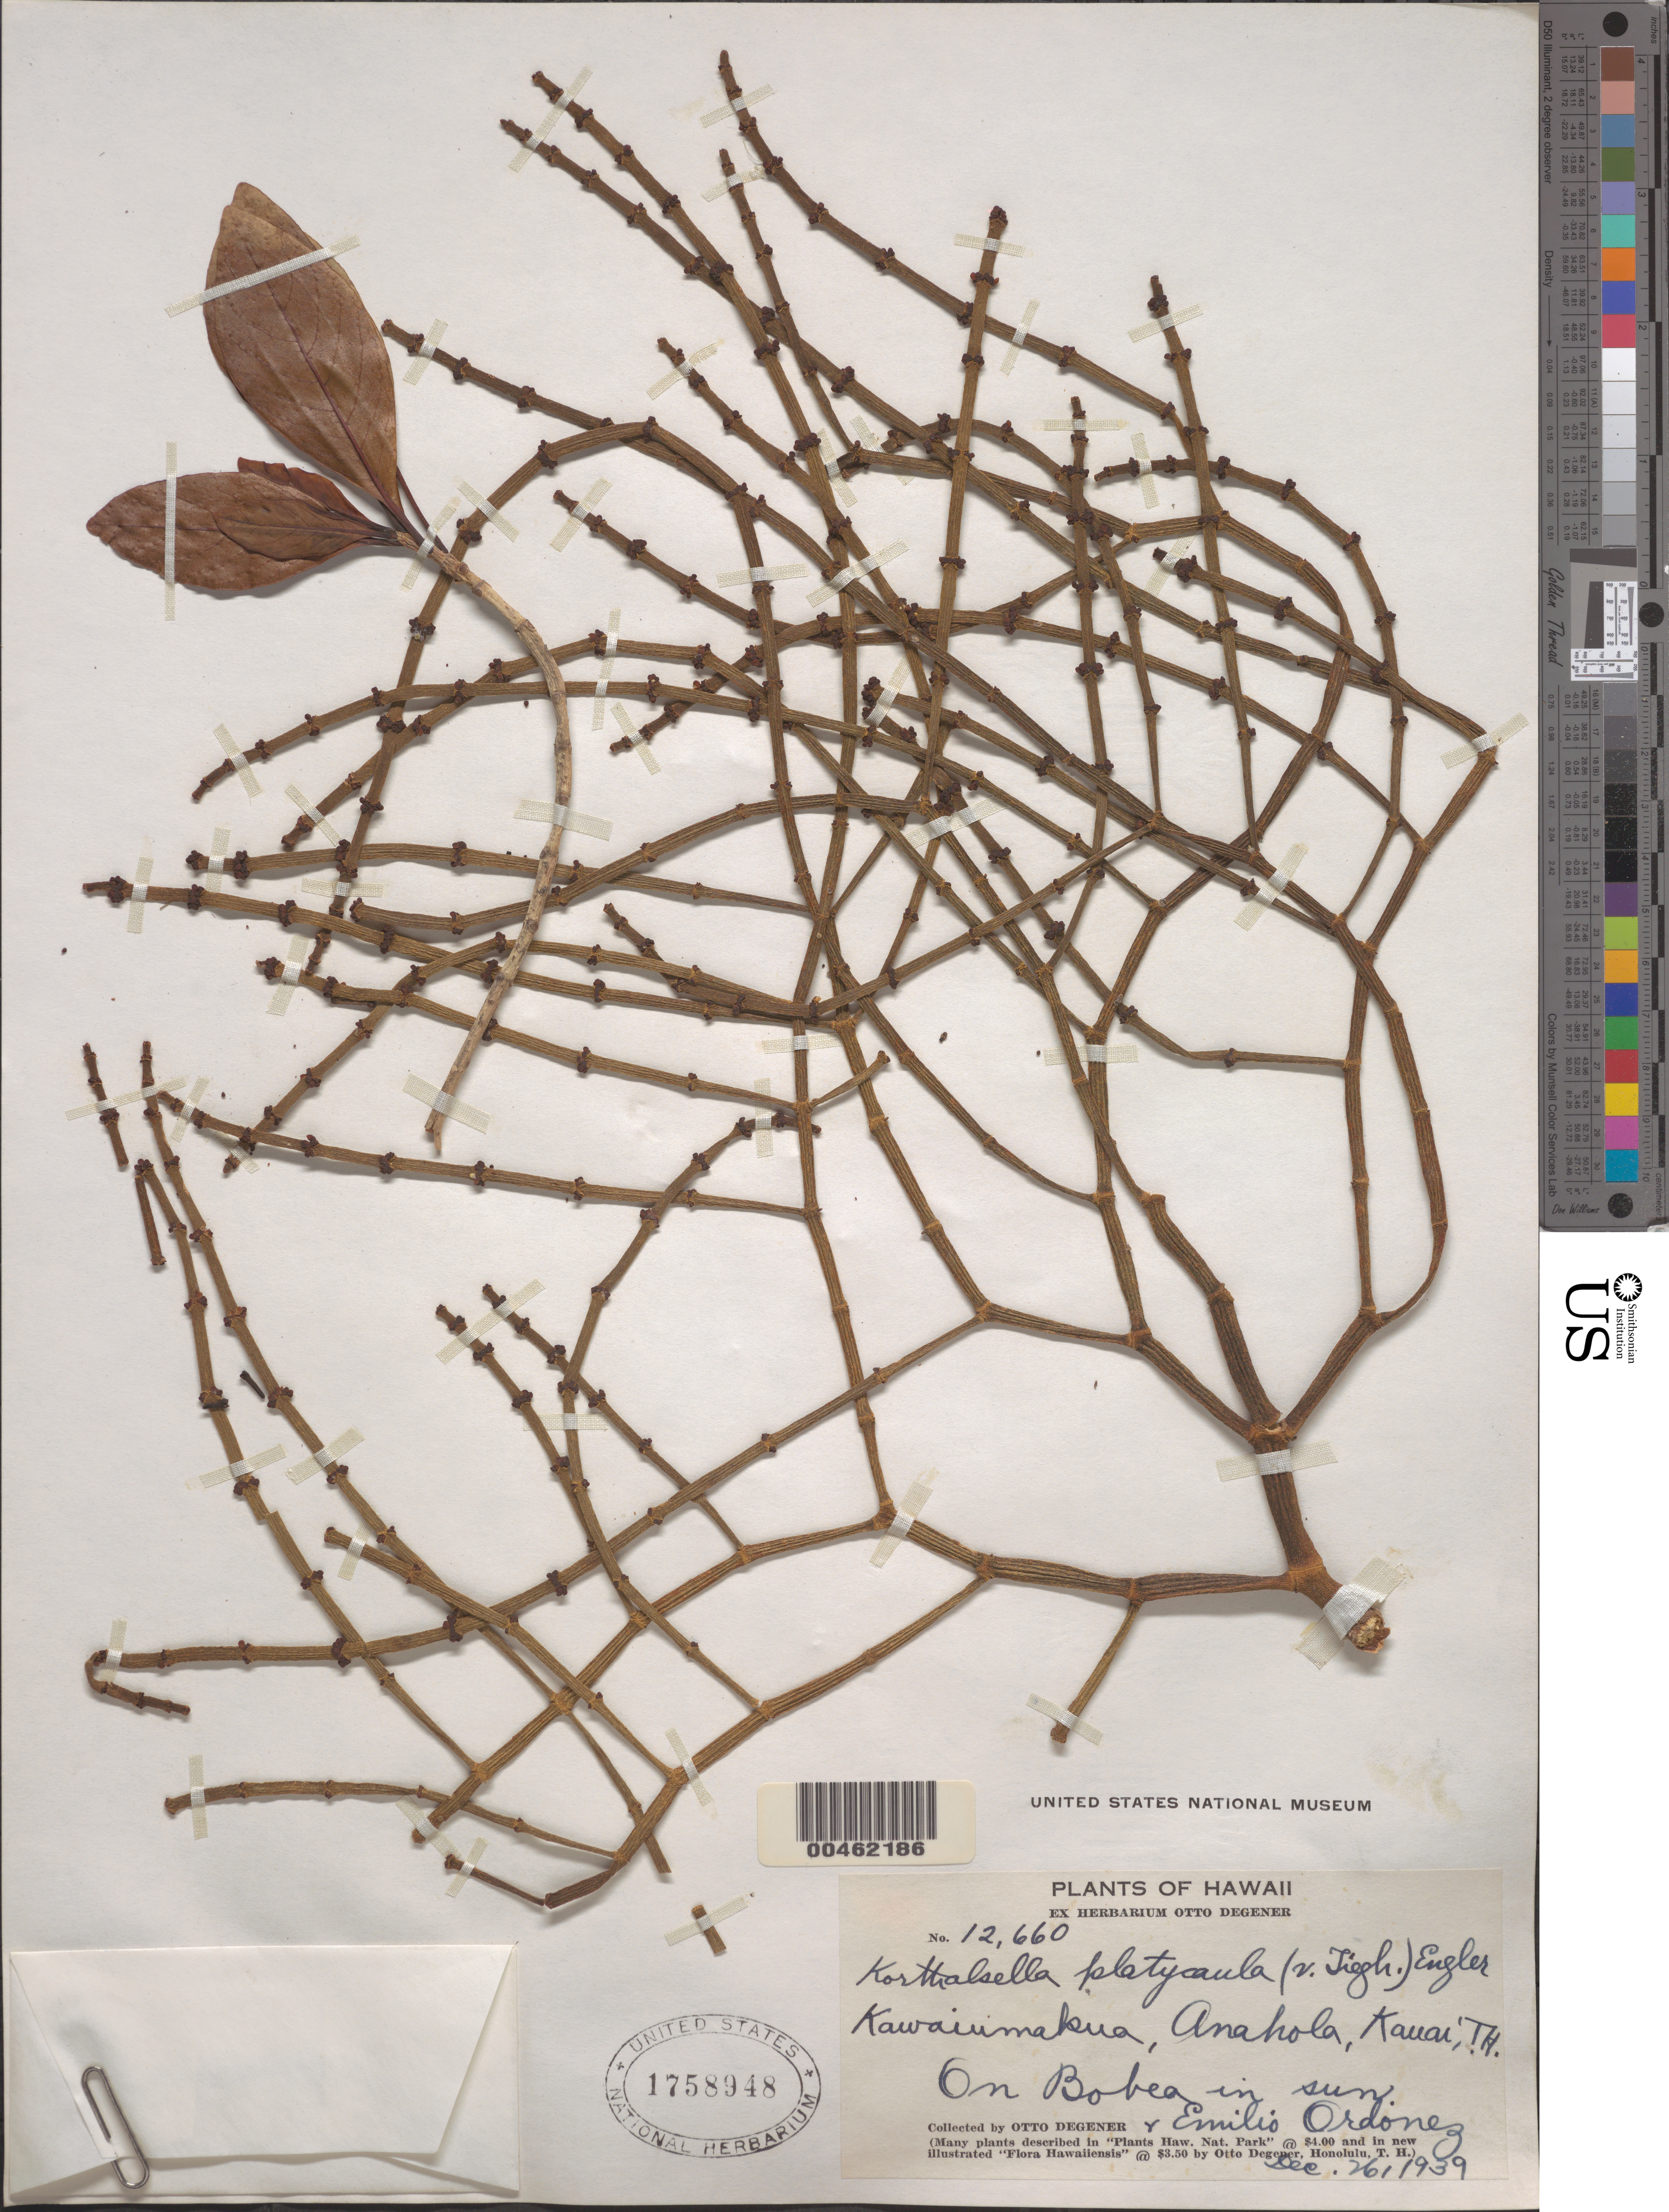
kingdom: Plantae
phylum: Tracheophyta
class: Magnoliopsida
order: Santalales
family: Viscaceae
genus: Korthalsella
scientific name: Korthalsella platycaula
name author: (Tiegh.) Engl.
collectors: O. Degener & E. Ordonez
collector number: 12660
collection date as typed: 26 Dec 1939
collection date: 1939-12-26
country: United States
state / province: Hawaii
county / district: Kauai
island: Kaua'i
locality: Kawaiumakua, Anahola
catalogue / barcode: US 1758948